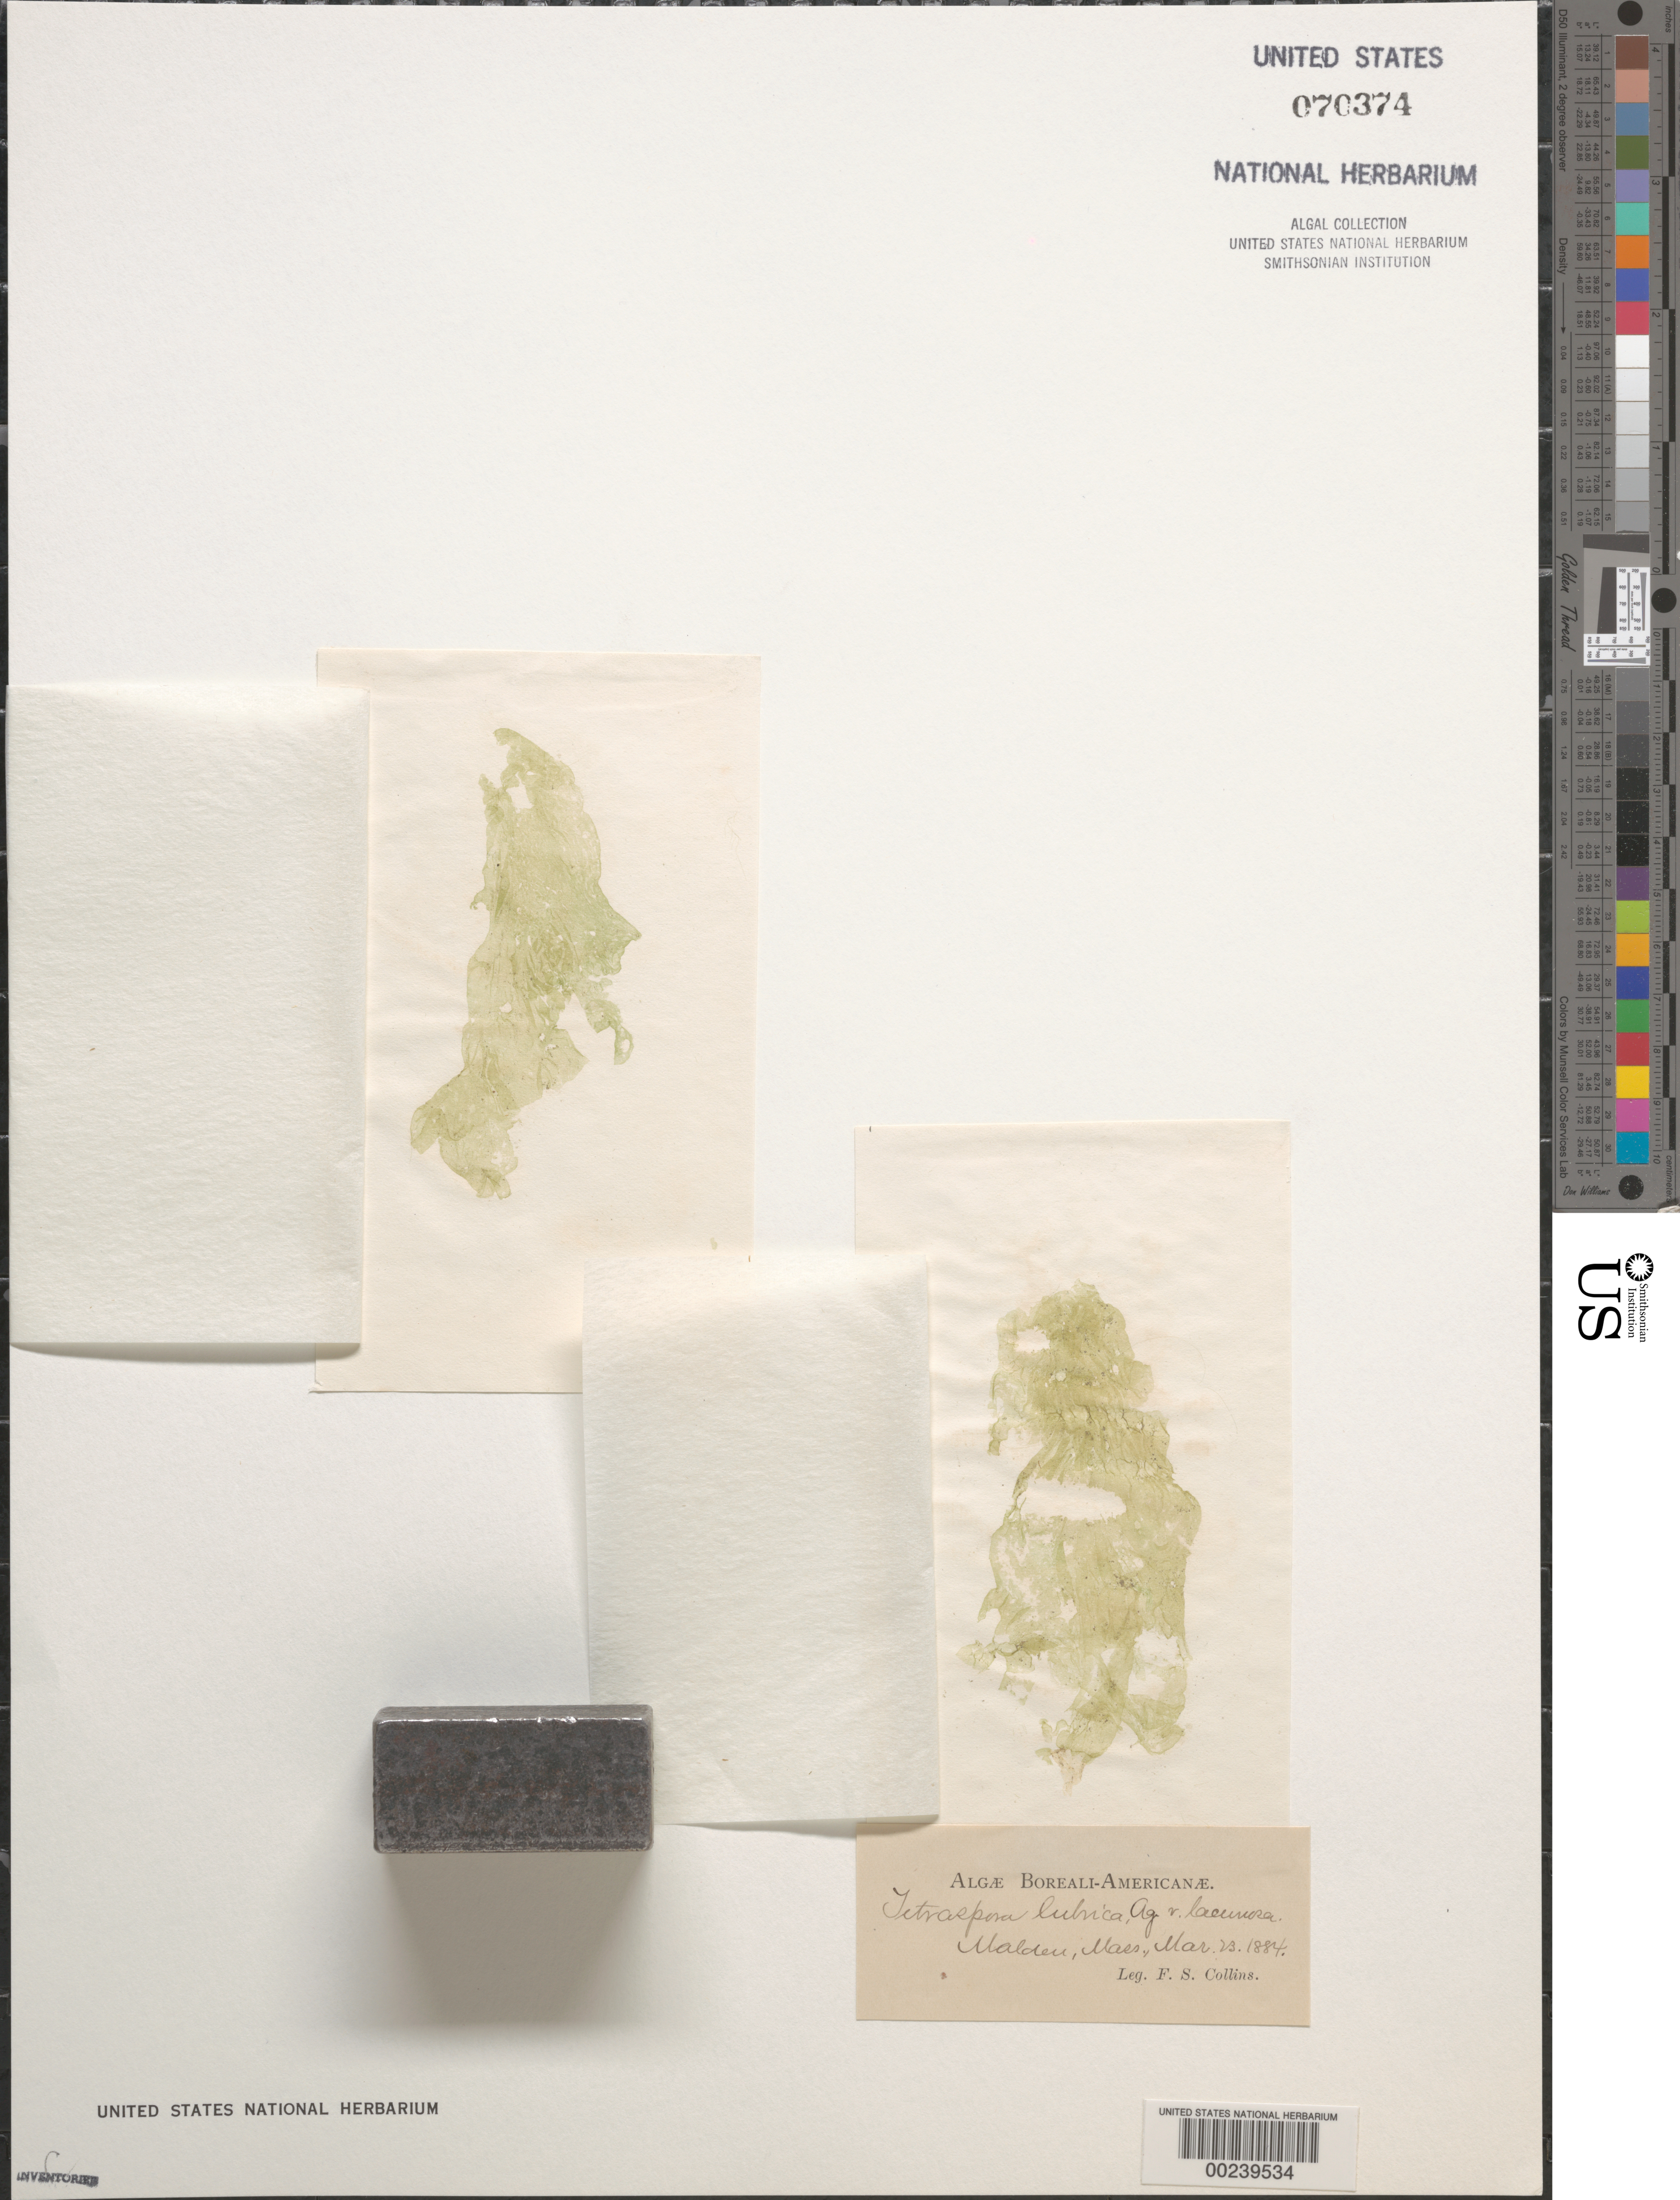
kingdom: Plantae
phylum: Chlorophyta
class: Chlorophyceae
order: Tetrasporales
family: Tetrasporaceae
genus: Tetraspora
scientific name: Tetraspora lubrica var. lacunosa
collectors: F. Collins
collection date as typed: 23 Mar 1884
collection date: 1884-03-23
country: United States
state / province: Massachusetts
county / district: Middlesex County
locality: Malden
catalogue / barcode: US 70374